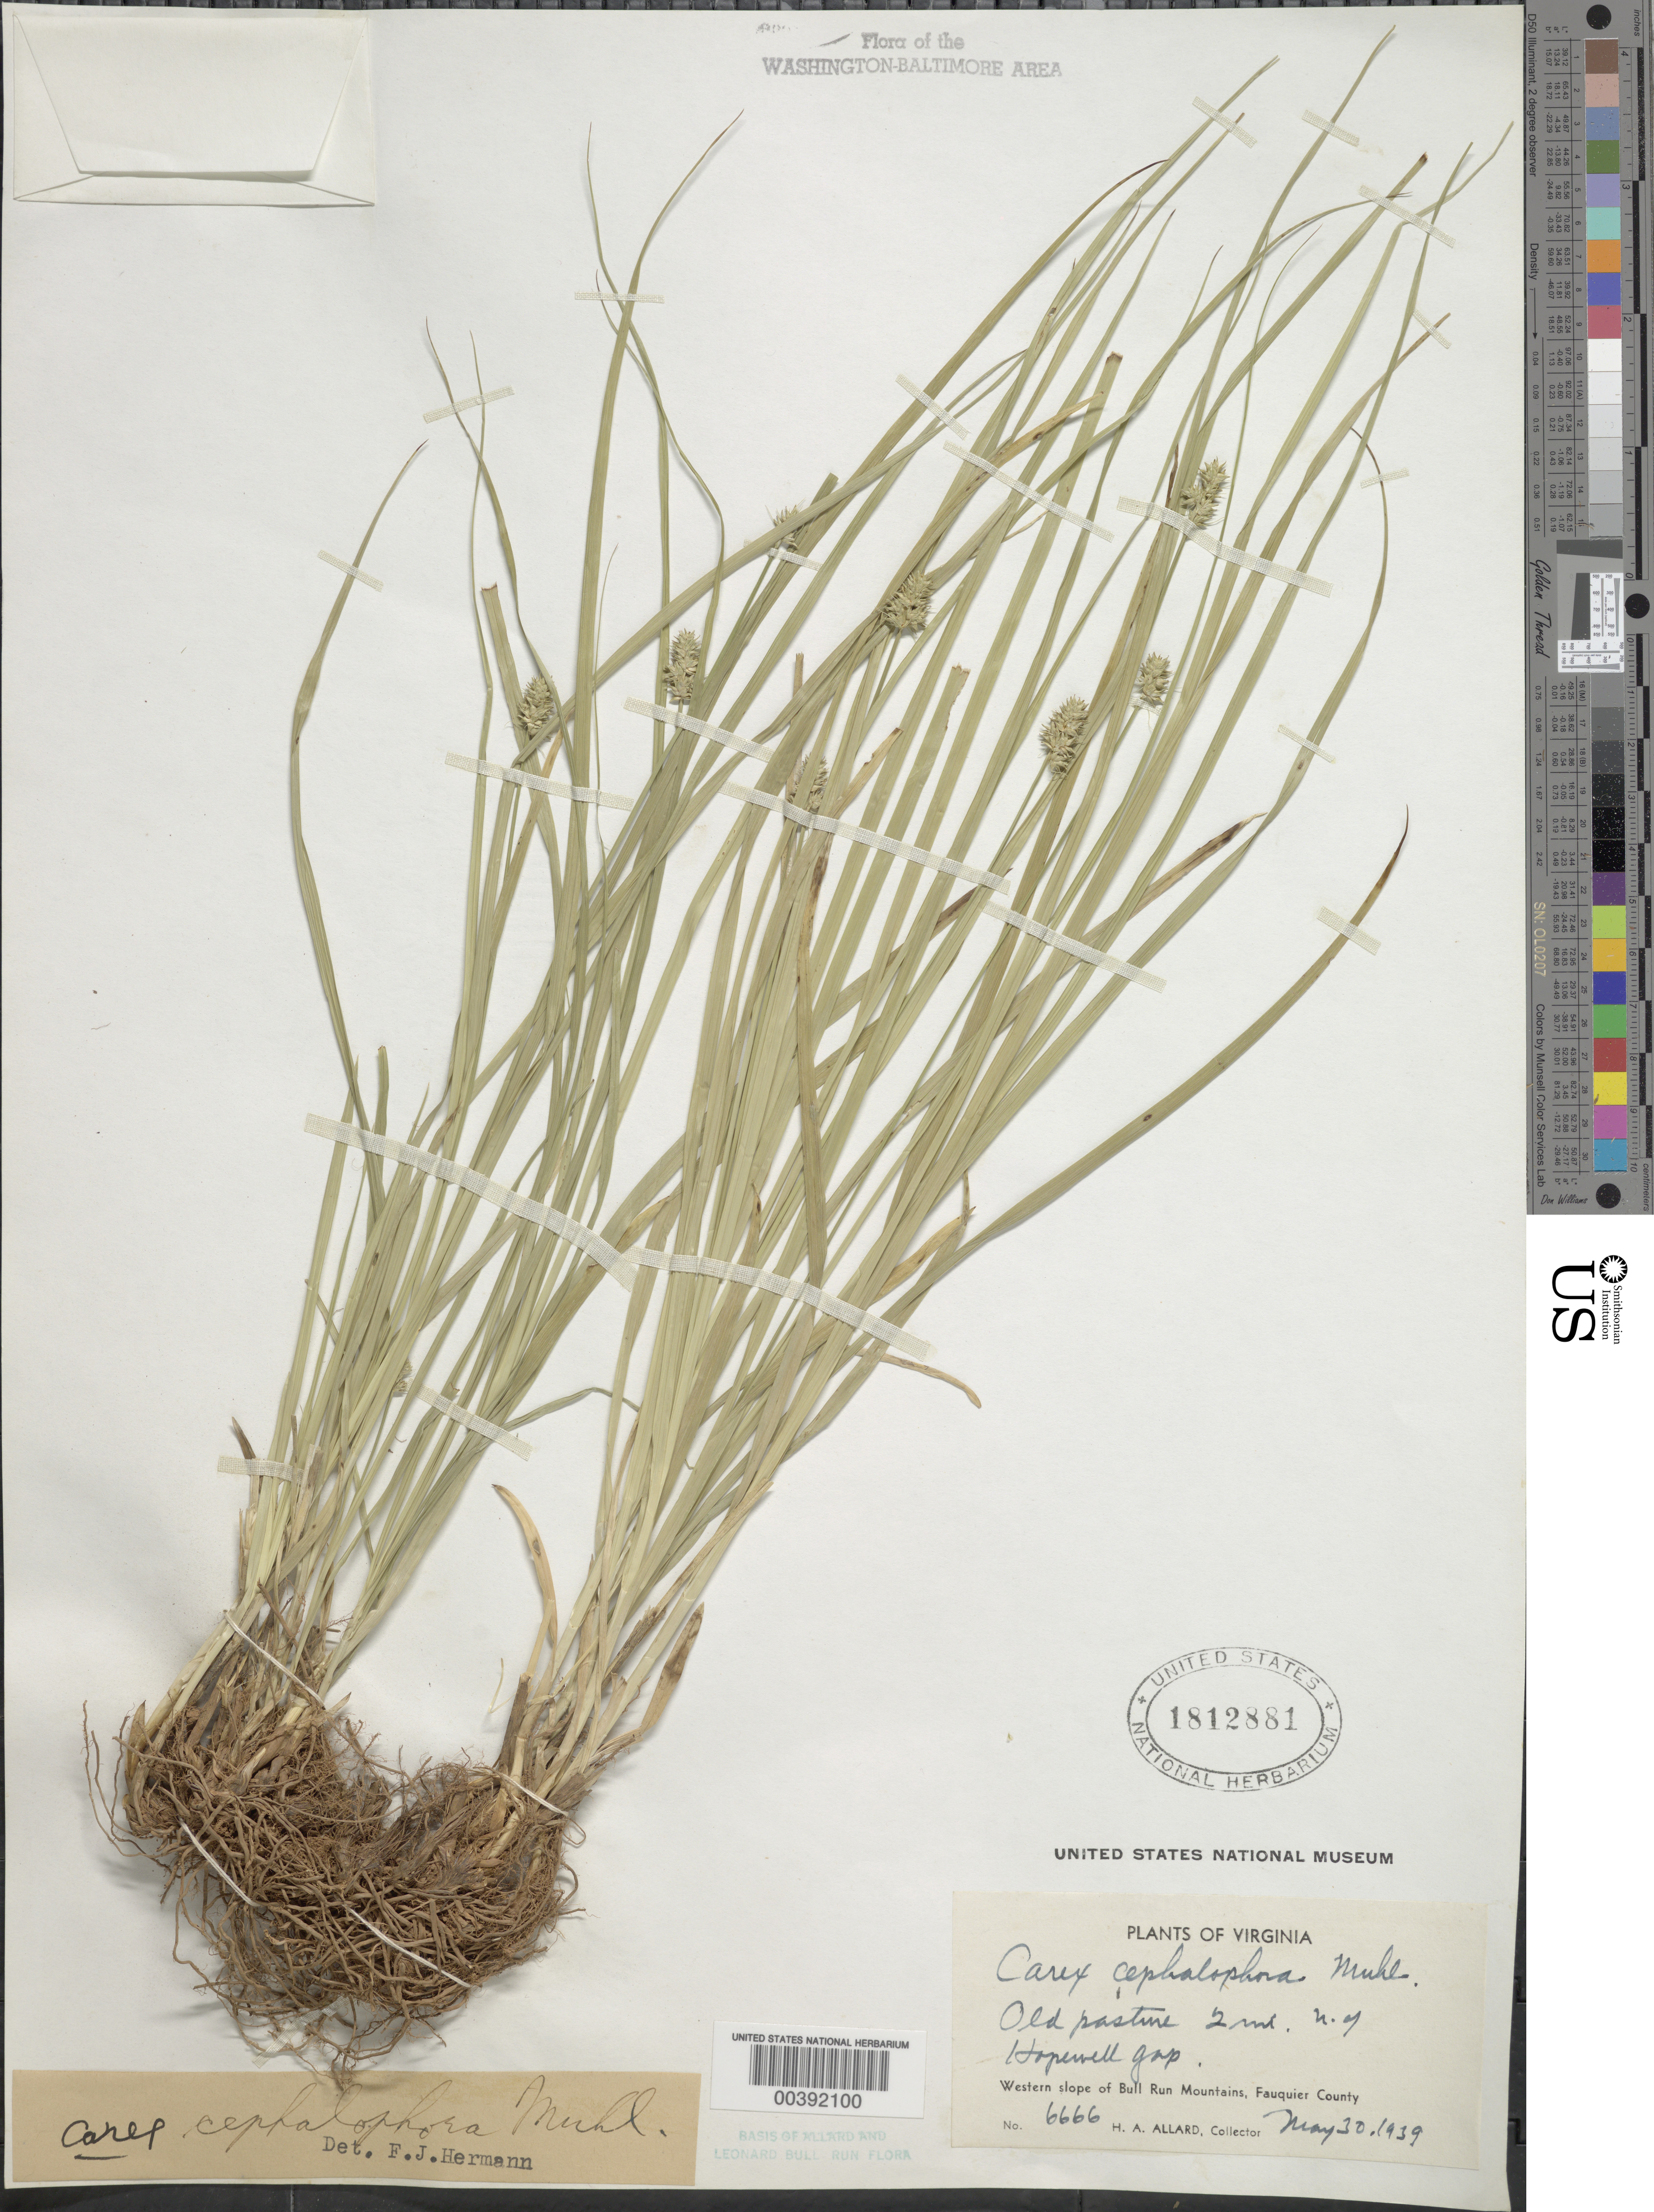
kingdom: Plantae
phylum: Tracheophyta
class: Liliopsida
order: Poales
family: Cyperaceae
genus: Carex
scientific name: Carex cephalophora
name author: Muhl. ex Willd.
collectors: H. A. Allard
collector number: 6666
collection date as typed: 30 May 1939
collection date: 1939-05-30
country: United States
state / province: Virginia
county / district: Fauquier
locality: N of Hopewell Gap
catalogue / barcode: US 1812881